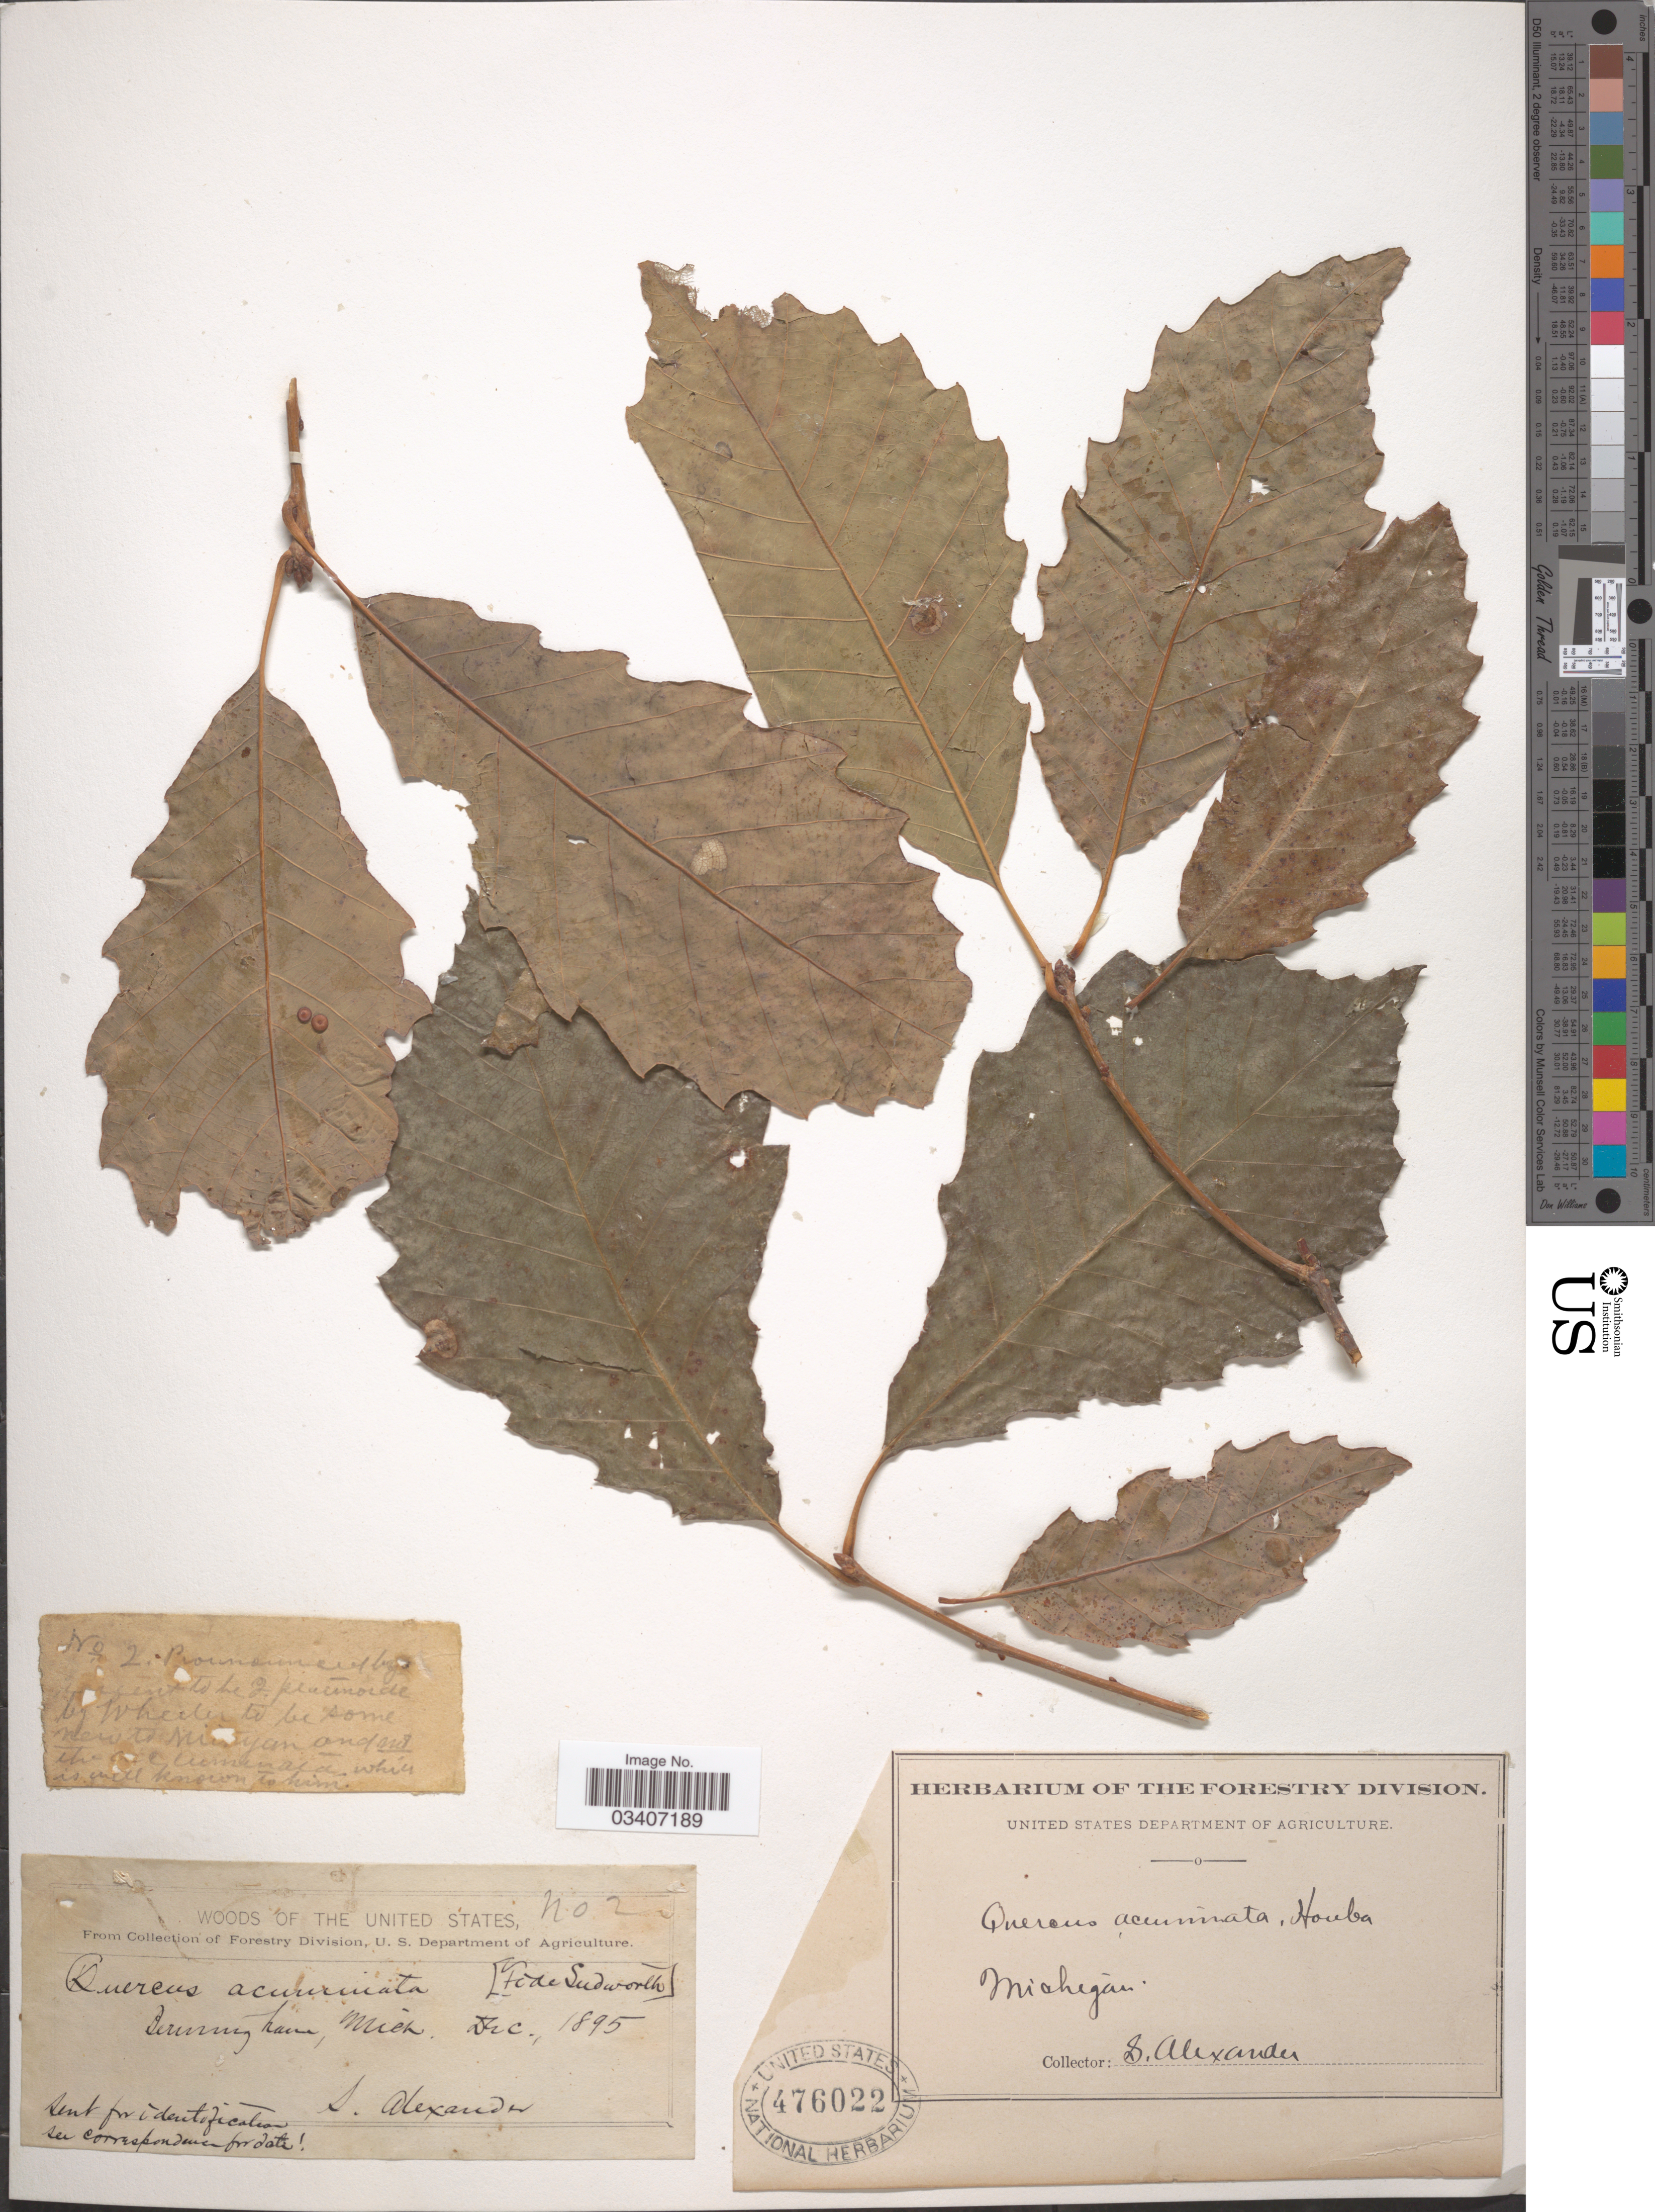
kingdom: Plantae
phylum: Tracheophyta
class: Magnoliopsida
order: Fagales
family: Fagaceae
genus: Quercus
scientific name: Quercus muehlenbergii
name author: Engelm.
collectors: S. Alexander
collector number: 2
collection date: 1895-12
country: United States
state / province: Michigan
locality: Birmingham.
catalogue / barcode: US 476022